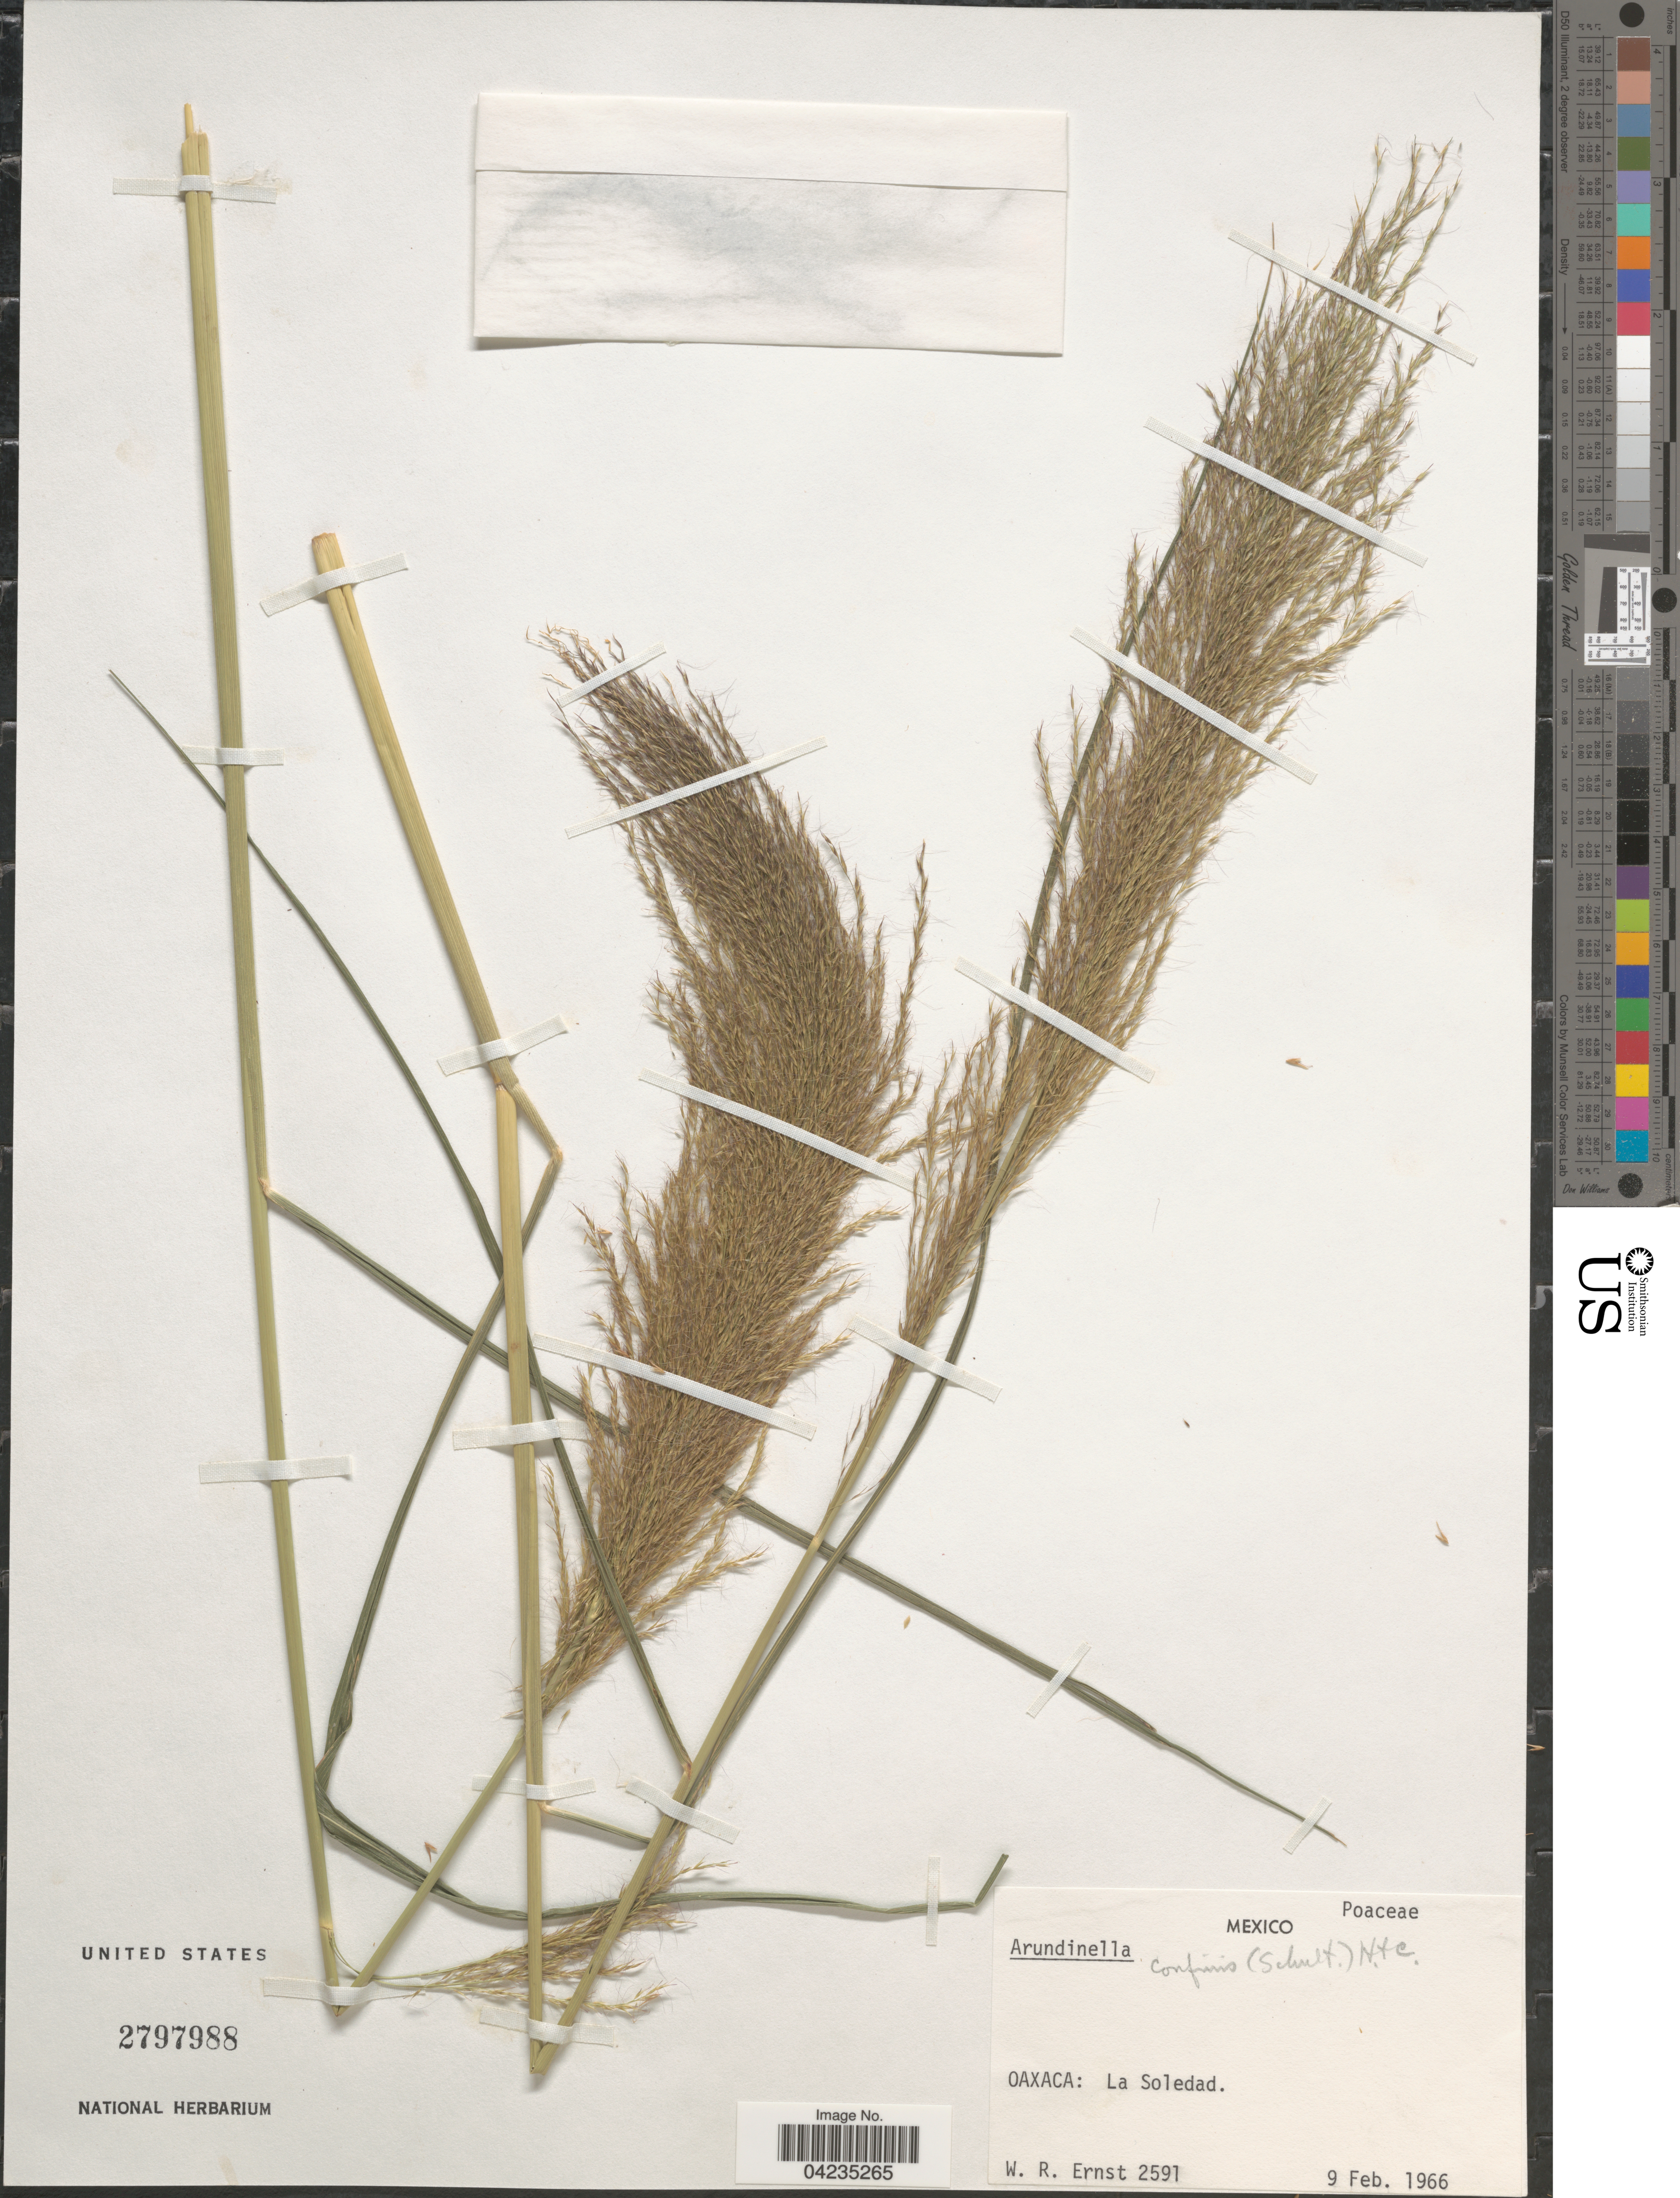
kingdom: Plantae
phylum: Tracheophyta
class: Liliopsida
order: Poales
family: Poaceae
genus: Arundinella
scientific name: Arundinella hispida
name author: (Humb. & Bonpl. ex Willd.) Kuntze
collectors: W. R. Ernst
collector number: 2591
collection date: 1966-02-09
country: Mexico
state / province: Oaxaca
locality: La Soledad.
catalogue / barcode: US 2797988